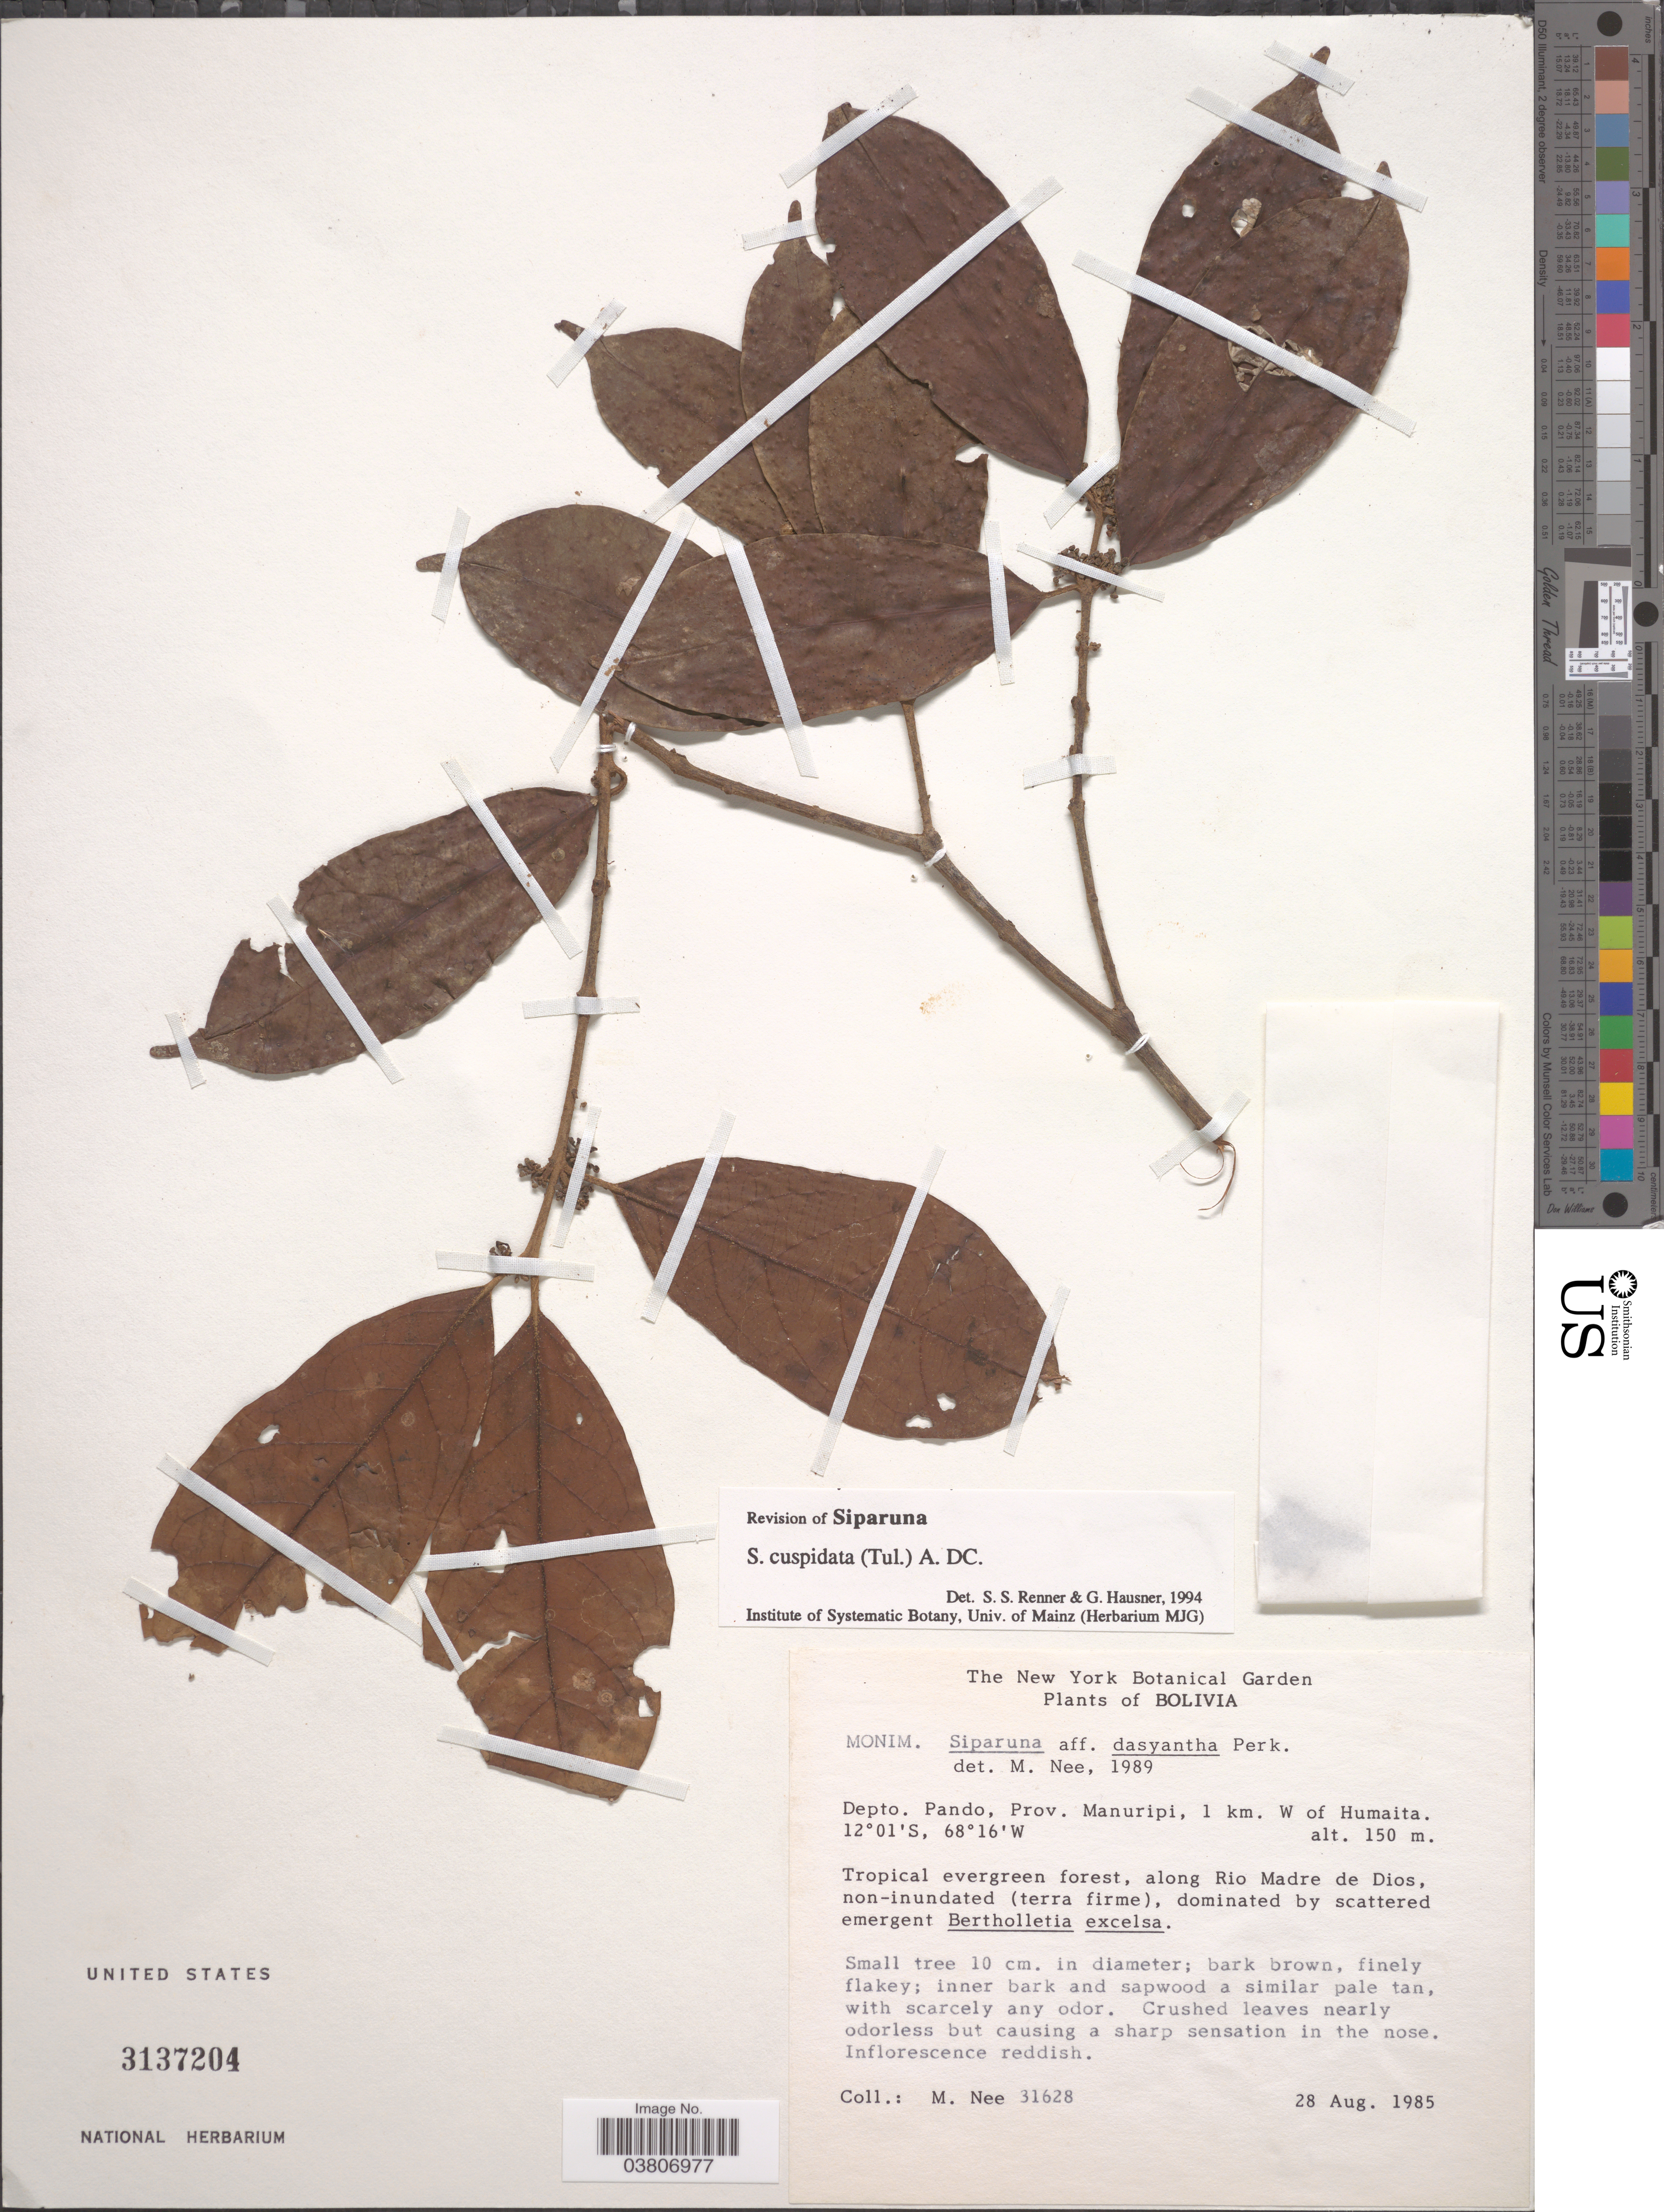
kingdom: Plantae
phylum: Tracheophyta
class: Magnoliopsida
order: Laurales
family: Siparunaceae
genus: Siparuna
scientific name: Siparuna cuspidata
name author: (Tul.) A. DC.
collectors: M. Nee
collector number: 31628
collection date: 1985-08-28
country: Bolivia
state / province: Pando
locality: Depto. Pando, Prov. Manuripi, 1 km. W of Humaita. Along Rio Madre de Dios.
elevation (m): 150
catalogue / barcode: US 3137204